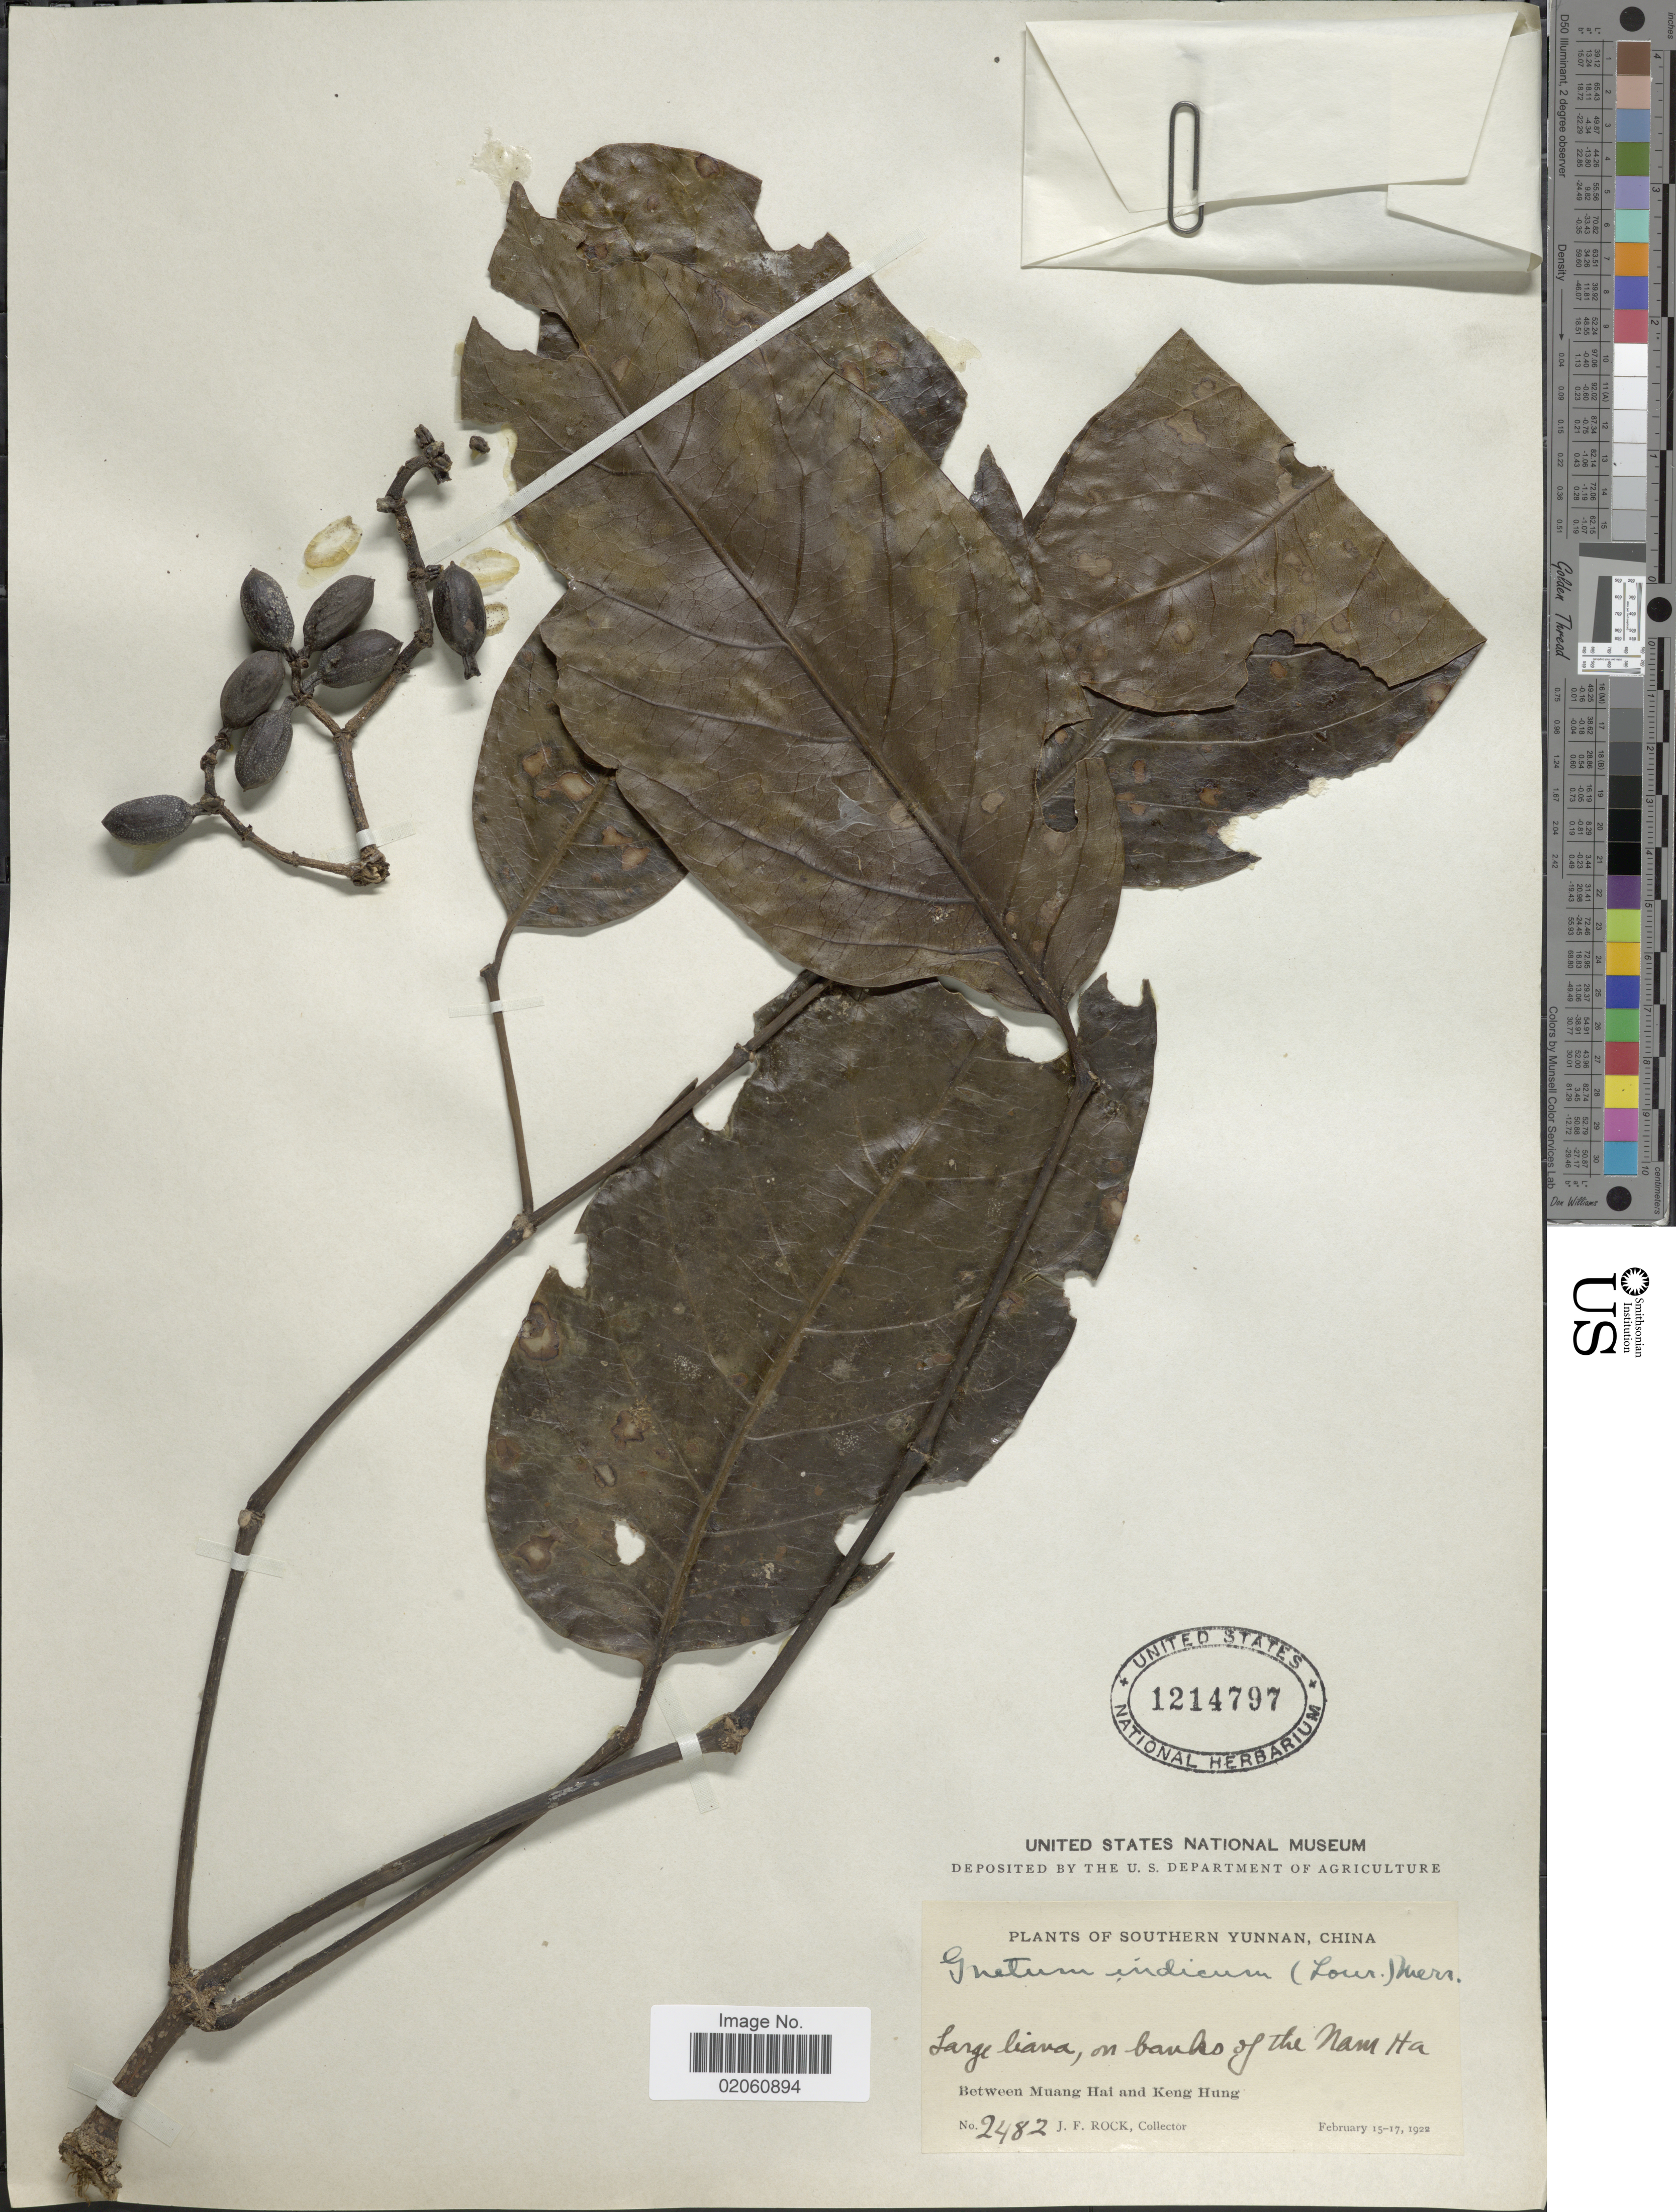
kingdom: Plantae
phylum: Tracheophyta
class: Gnetopsida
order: Gnetales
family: Gnetaceae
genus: Gnetum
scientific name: Gnetum indicum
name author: (Lour.) Merr.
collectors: J. Rock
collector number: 2482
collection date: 1922-02-15/1922-02-17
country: China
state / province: Yunnan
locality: Southern Yunnan, Large liana, on banks of the Nam Ha, Between Muang Hai and Kenh Hung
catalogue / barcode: US 1214797